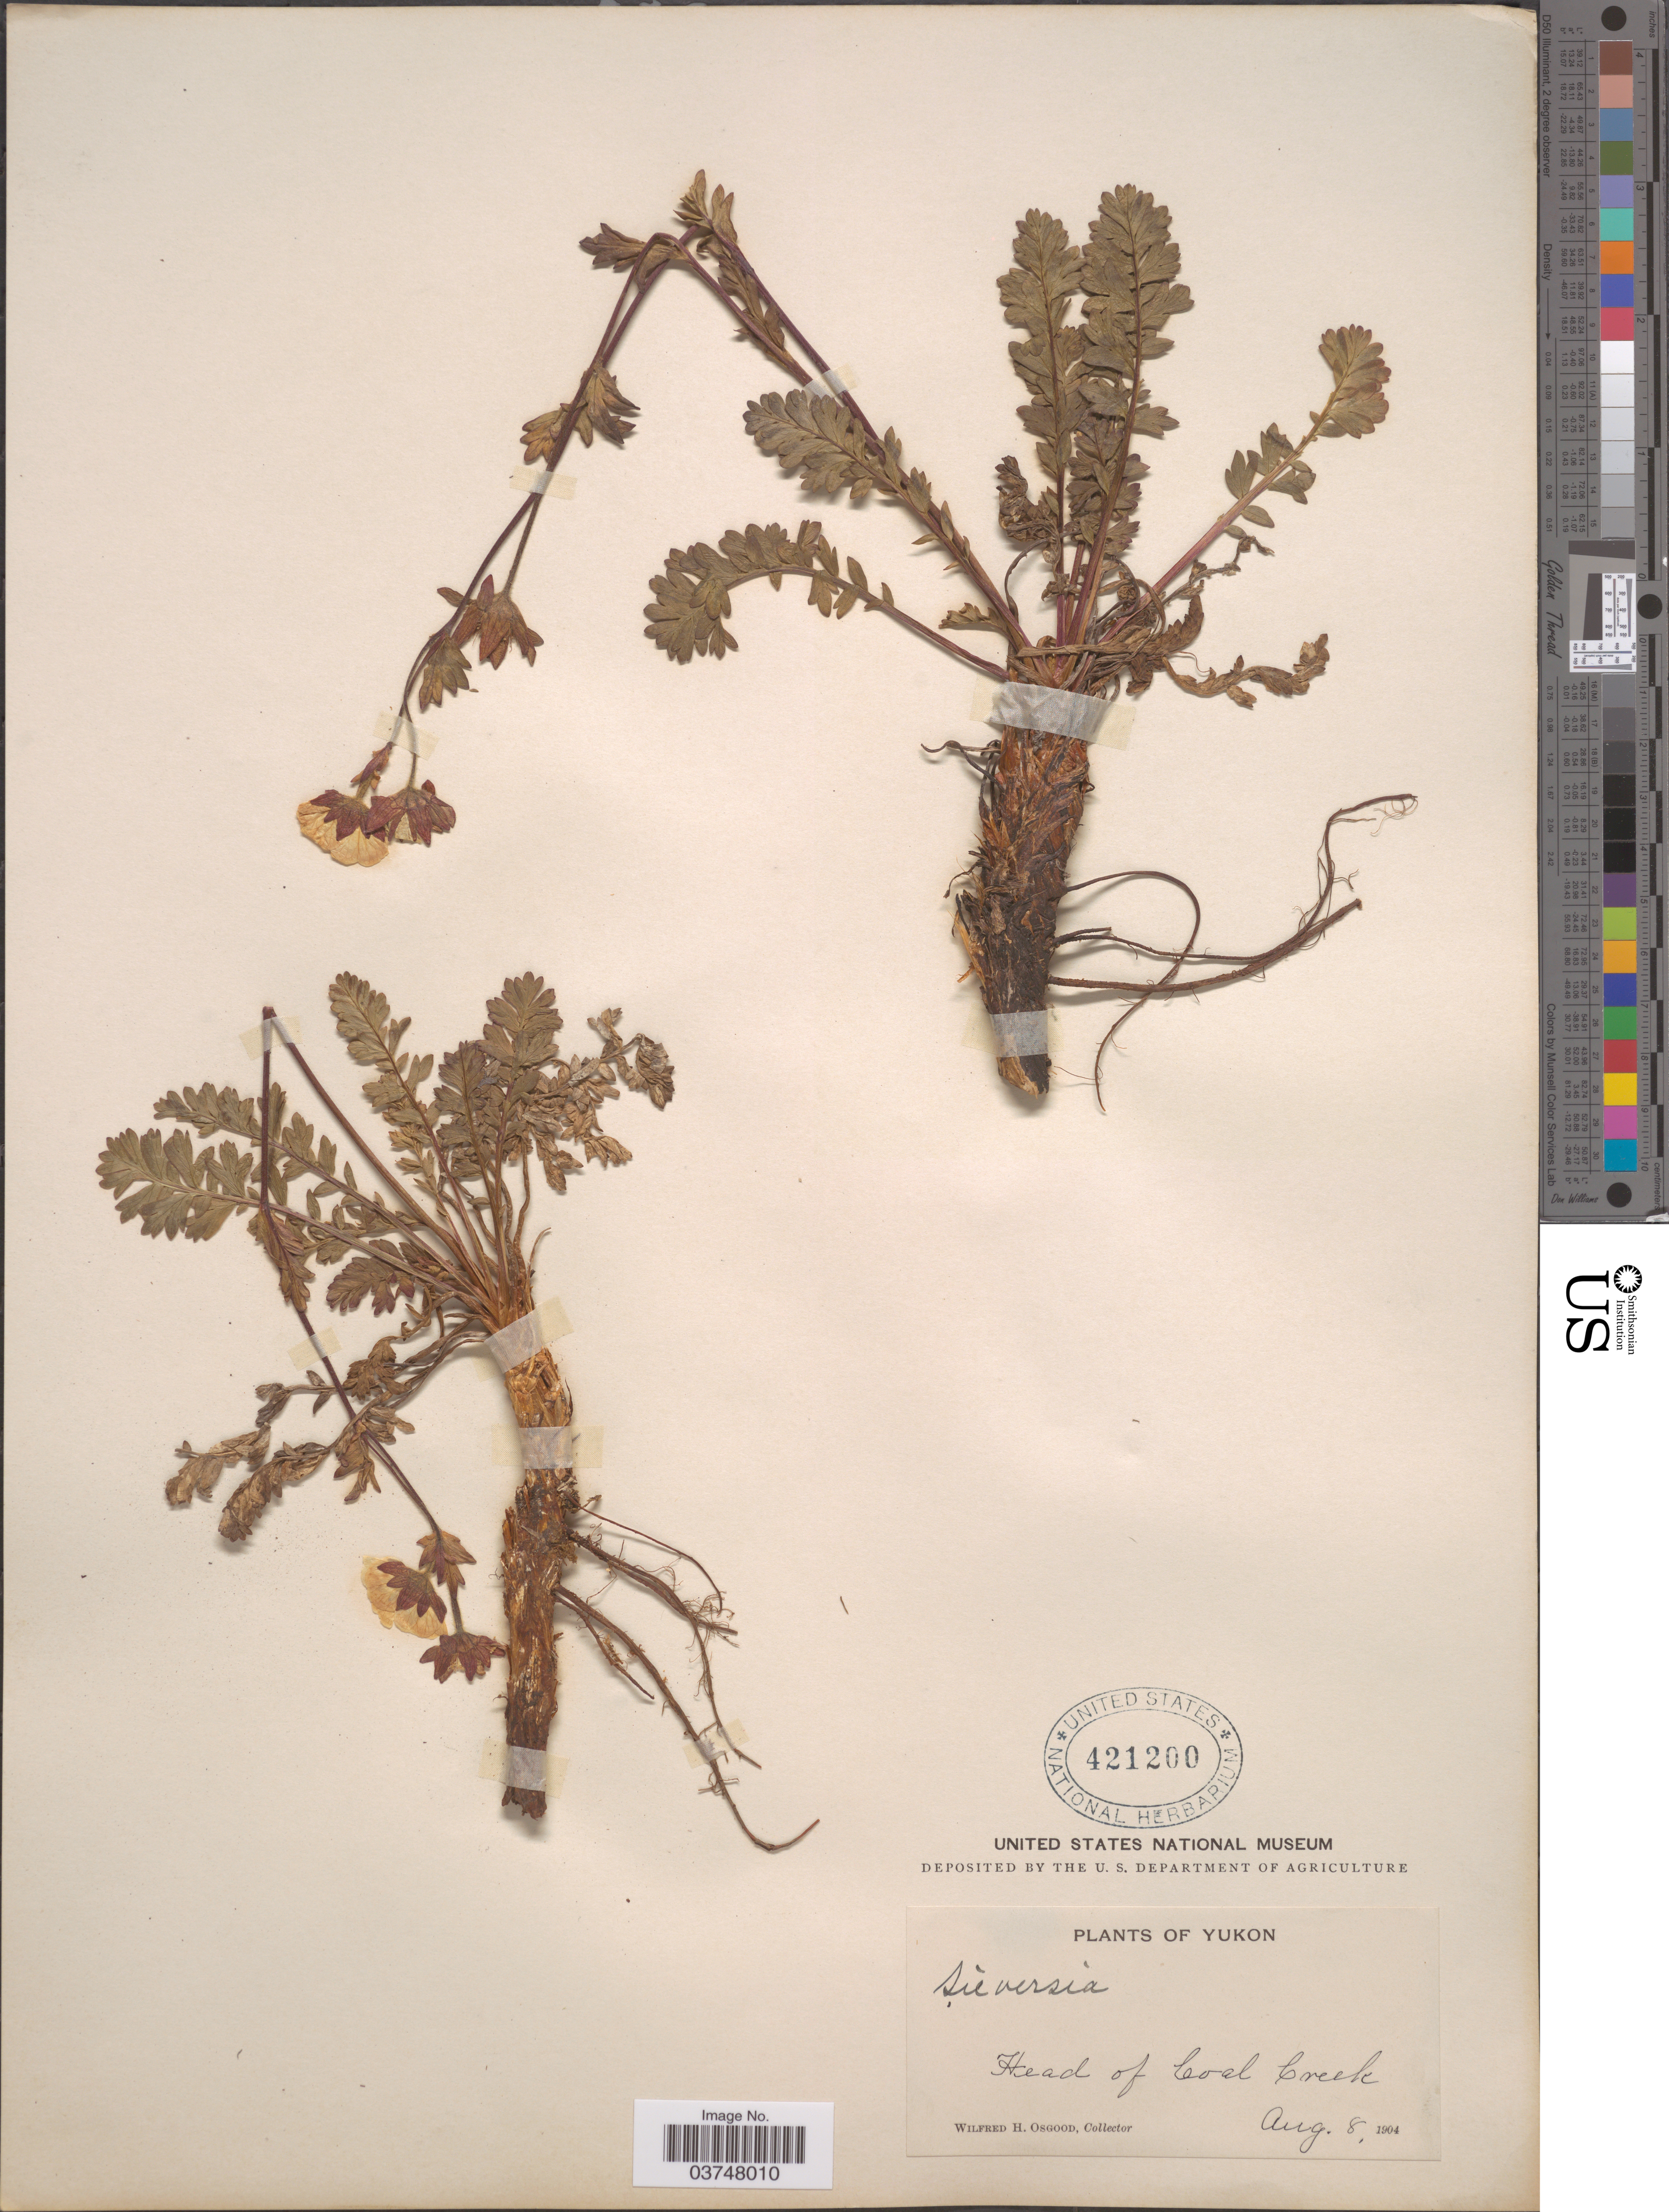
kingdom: Plantae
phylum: Tracheophyta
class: Magnoliopsida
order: Rosales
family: Rosaceae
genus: Geum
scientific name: Geum sp.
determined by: Strong, Mark T., (BOT), Smithsonian Institution - National Museum of Natural History (UNITED STATES)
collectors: W. Osgood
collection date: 1904-08-08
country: Canada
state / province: Yukon Territory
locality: Yukon. Head of Coal Creek.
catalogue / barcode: US 421200